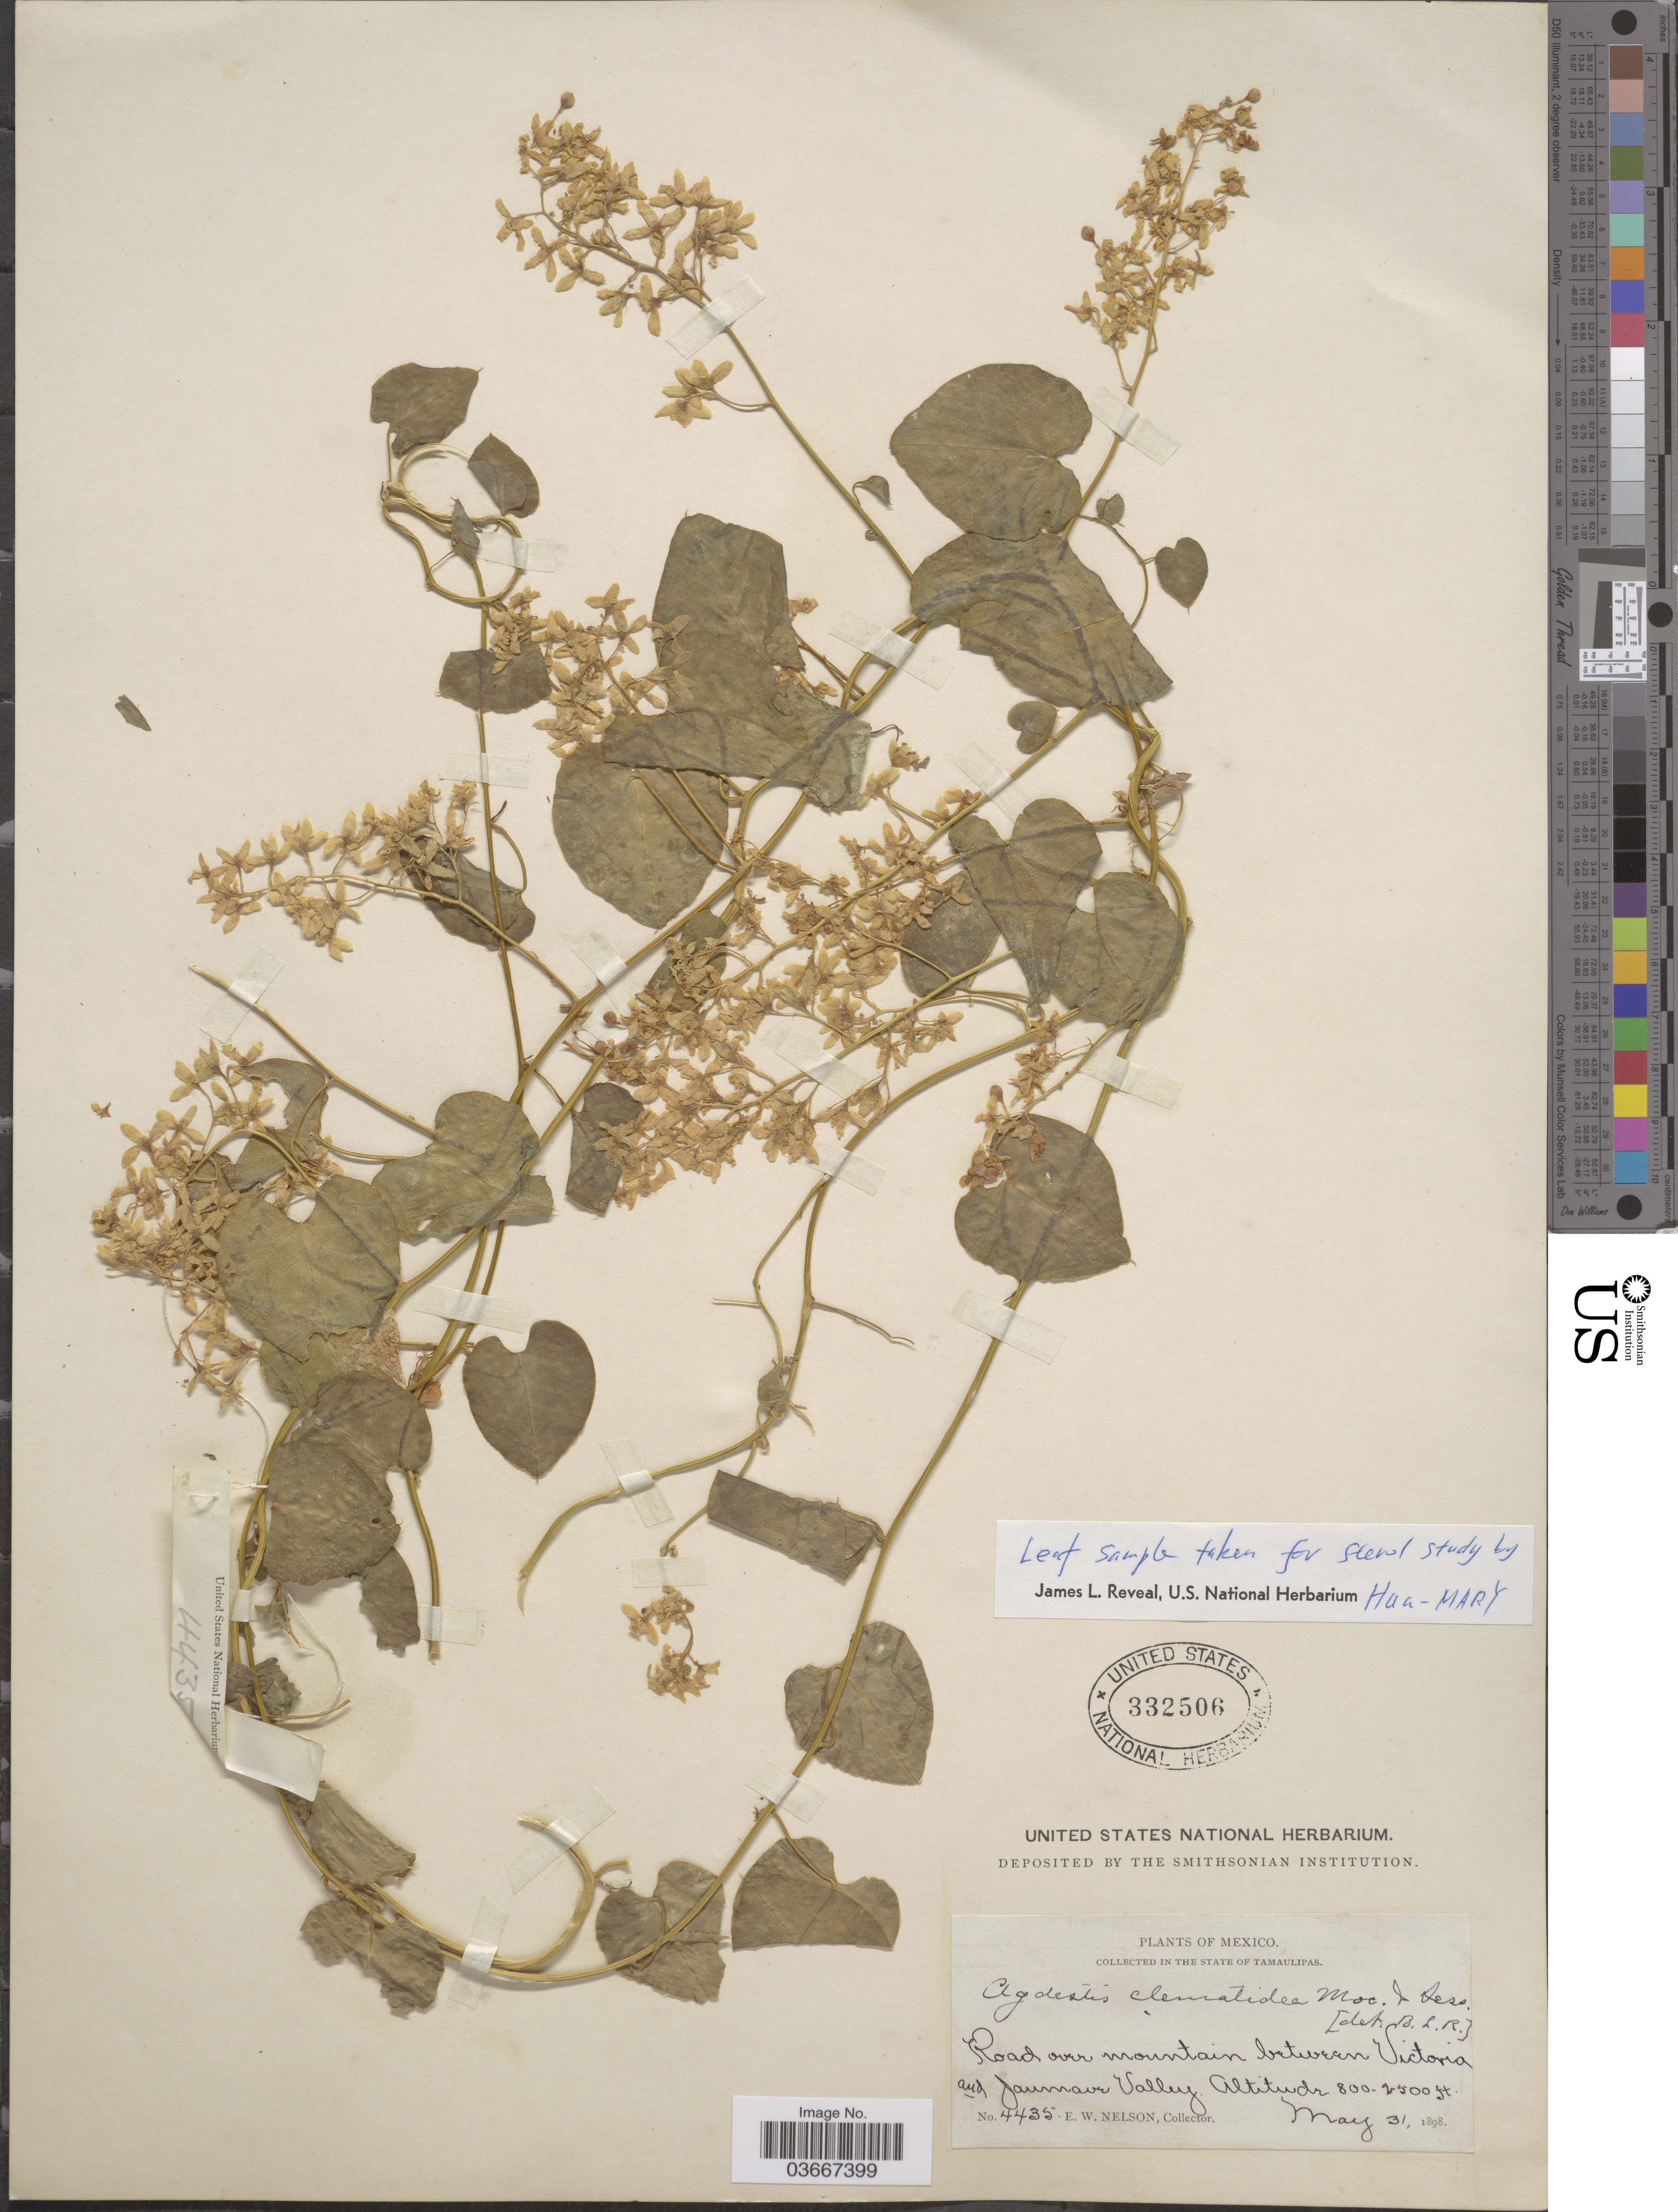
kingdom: Plantae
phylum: Tracheophyta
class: Magnoliopsida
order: Caryophyllales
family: Agdestidaceae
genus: Agdestis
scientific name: Agdestis clematidea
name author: Moc. & Sessé ex DC.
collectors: E. W. Nelson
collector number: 4435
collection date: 1898-05-31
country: Mexico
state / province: Tamaulipas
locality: Road over mountain between Victoria and Jaumave Valley.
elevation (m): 244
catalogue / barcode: US 332506